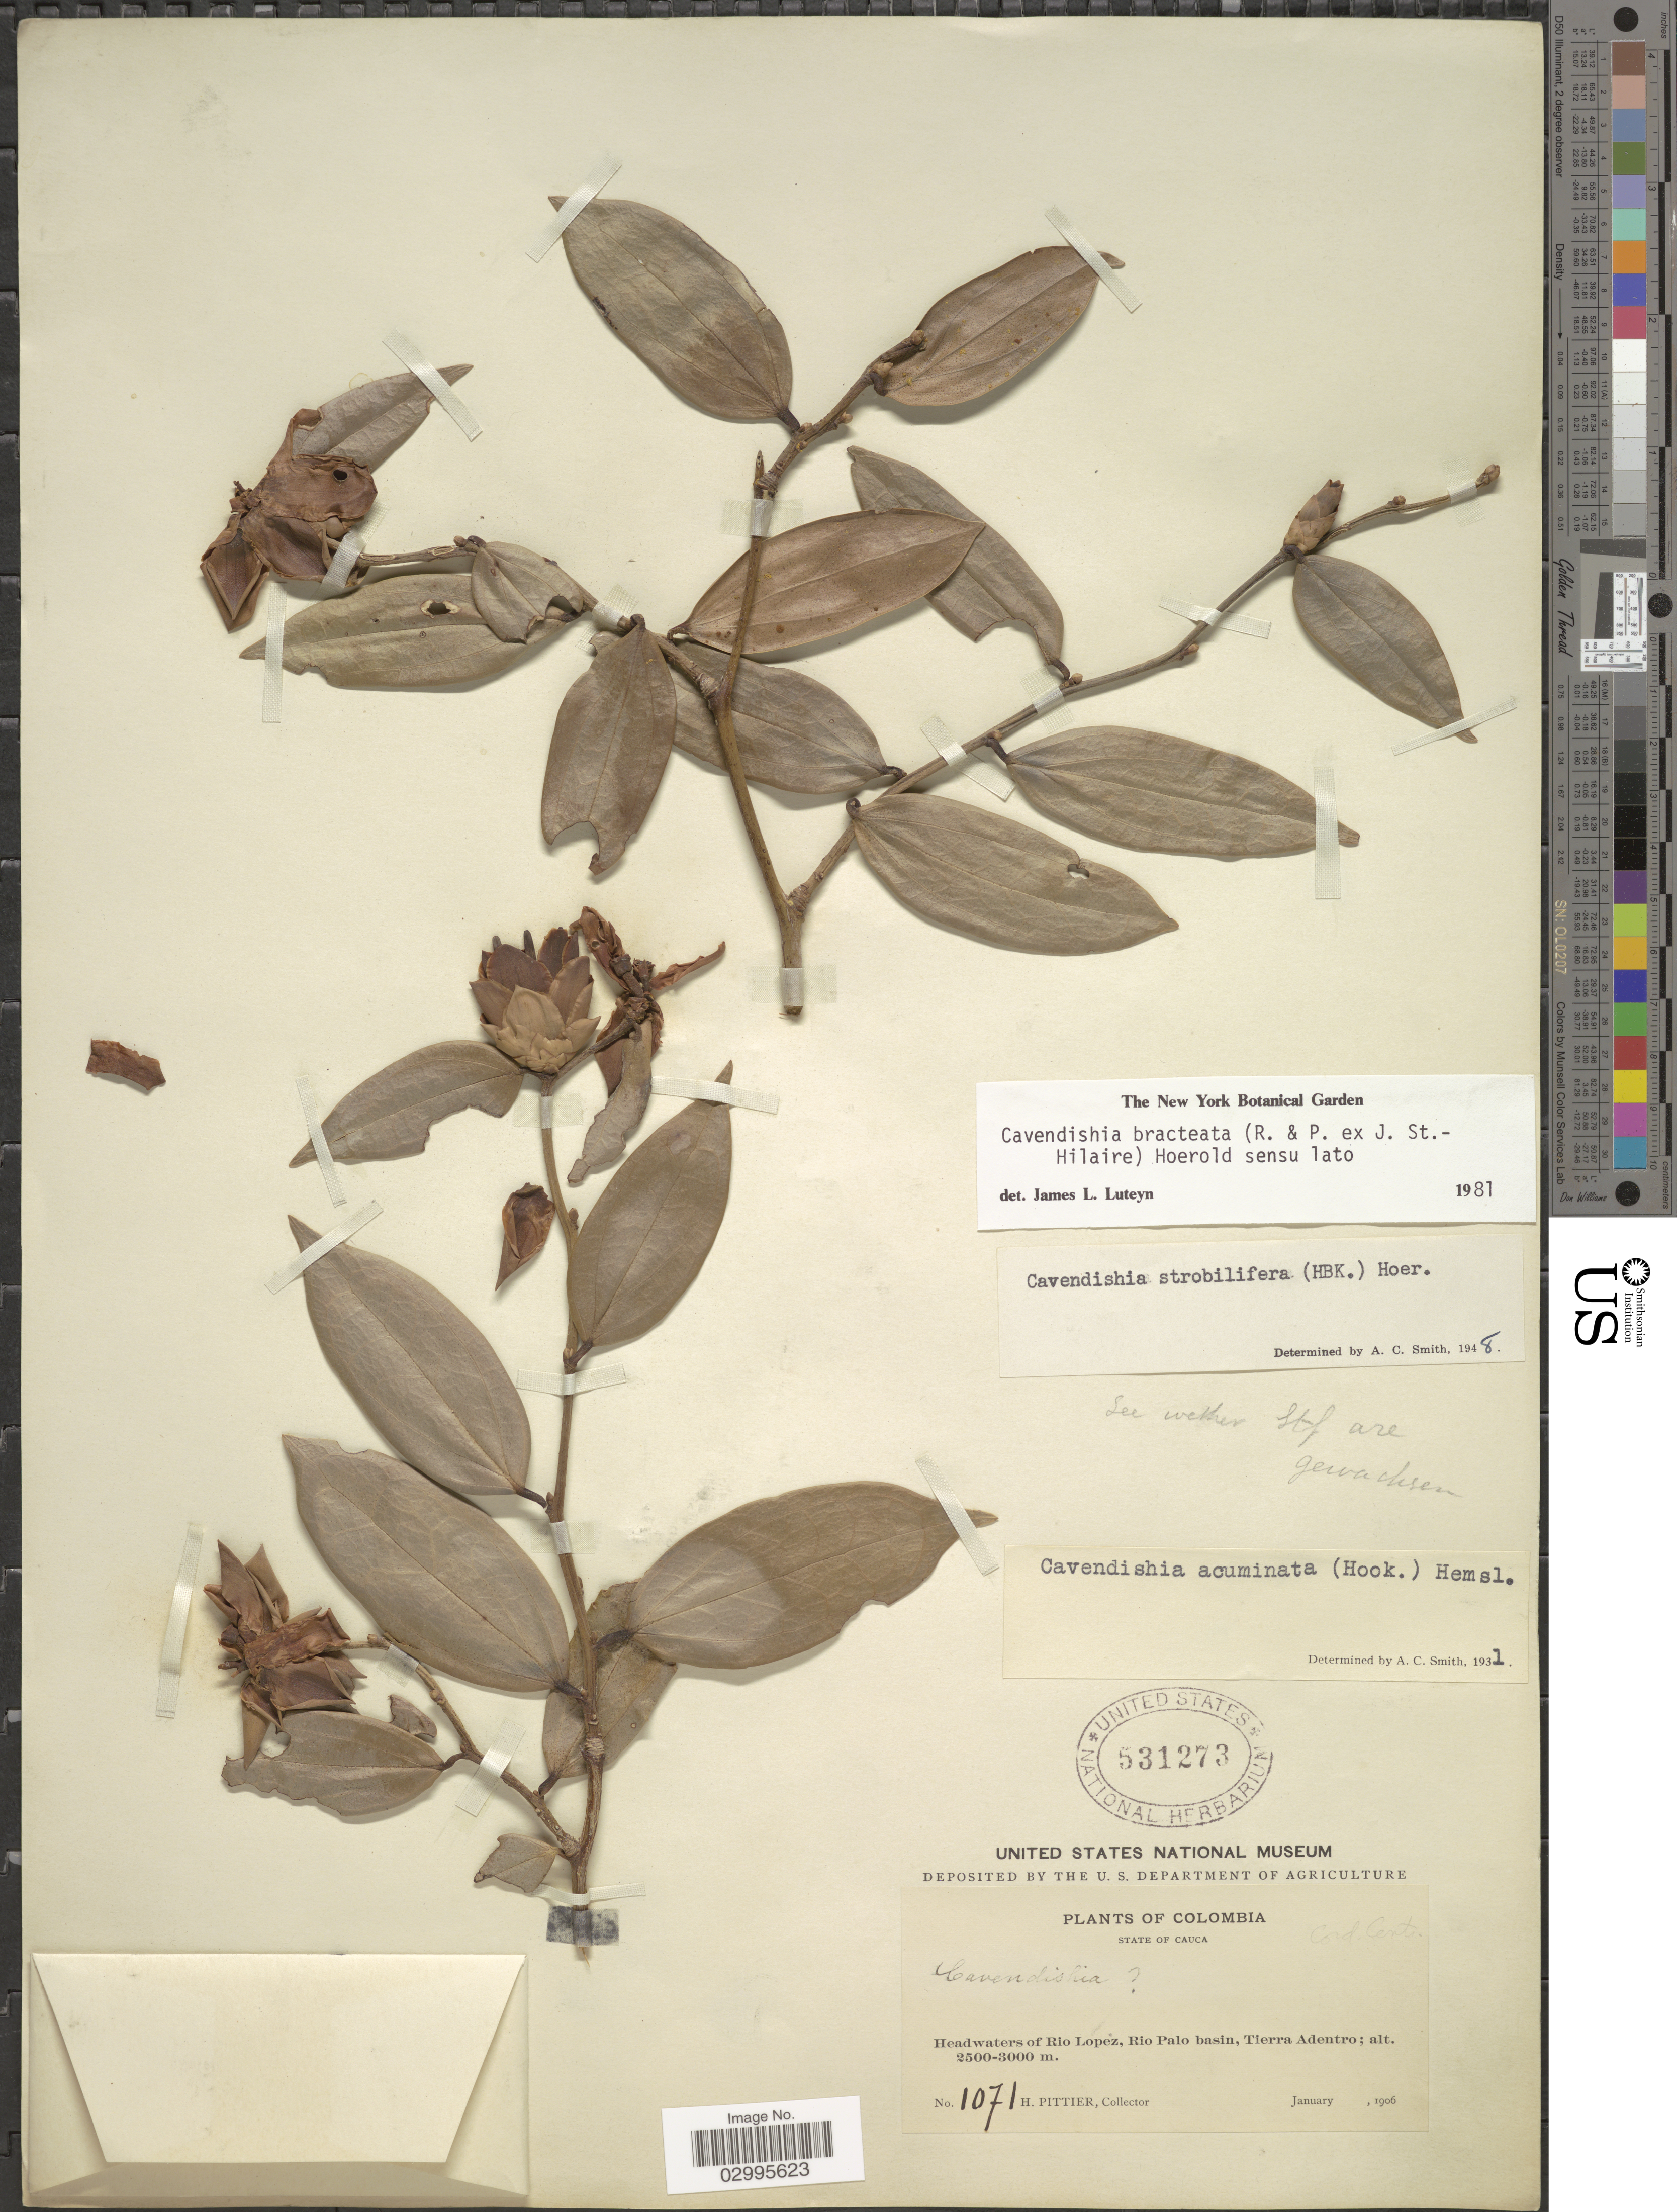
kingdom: Plantae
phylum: Tracheophyta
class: Magnoliopsida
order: Ericales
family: Ericaceae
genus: Cavendishia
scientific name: Cavendishia bracteata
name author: (Ruiz & Pav. ex J. St.-Hil.) Hoerold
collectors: H. F. Pittier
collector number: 1071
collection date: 1906-01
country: Colombia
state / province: Cauca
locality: Headwaters of Rio Lopez, Rio Palo basin, Tierra Adentro.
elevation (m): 2500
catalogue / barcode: US 531273